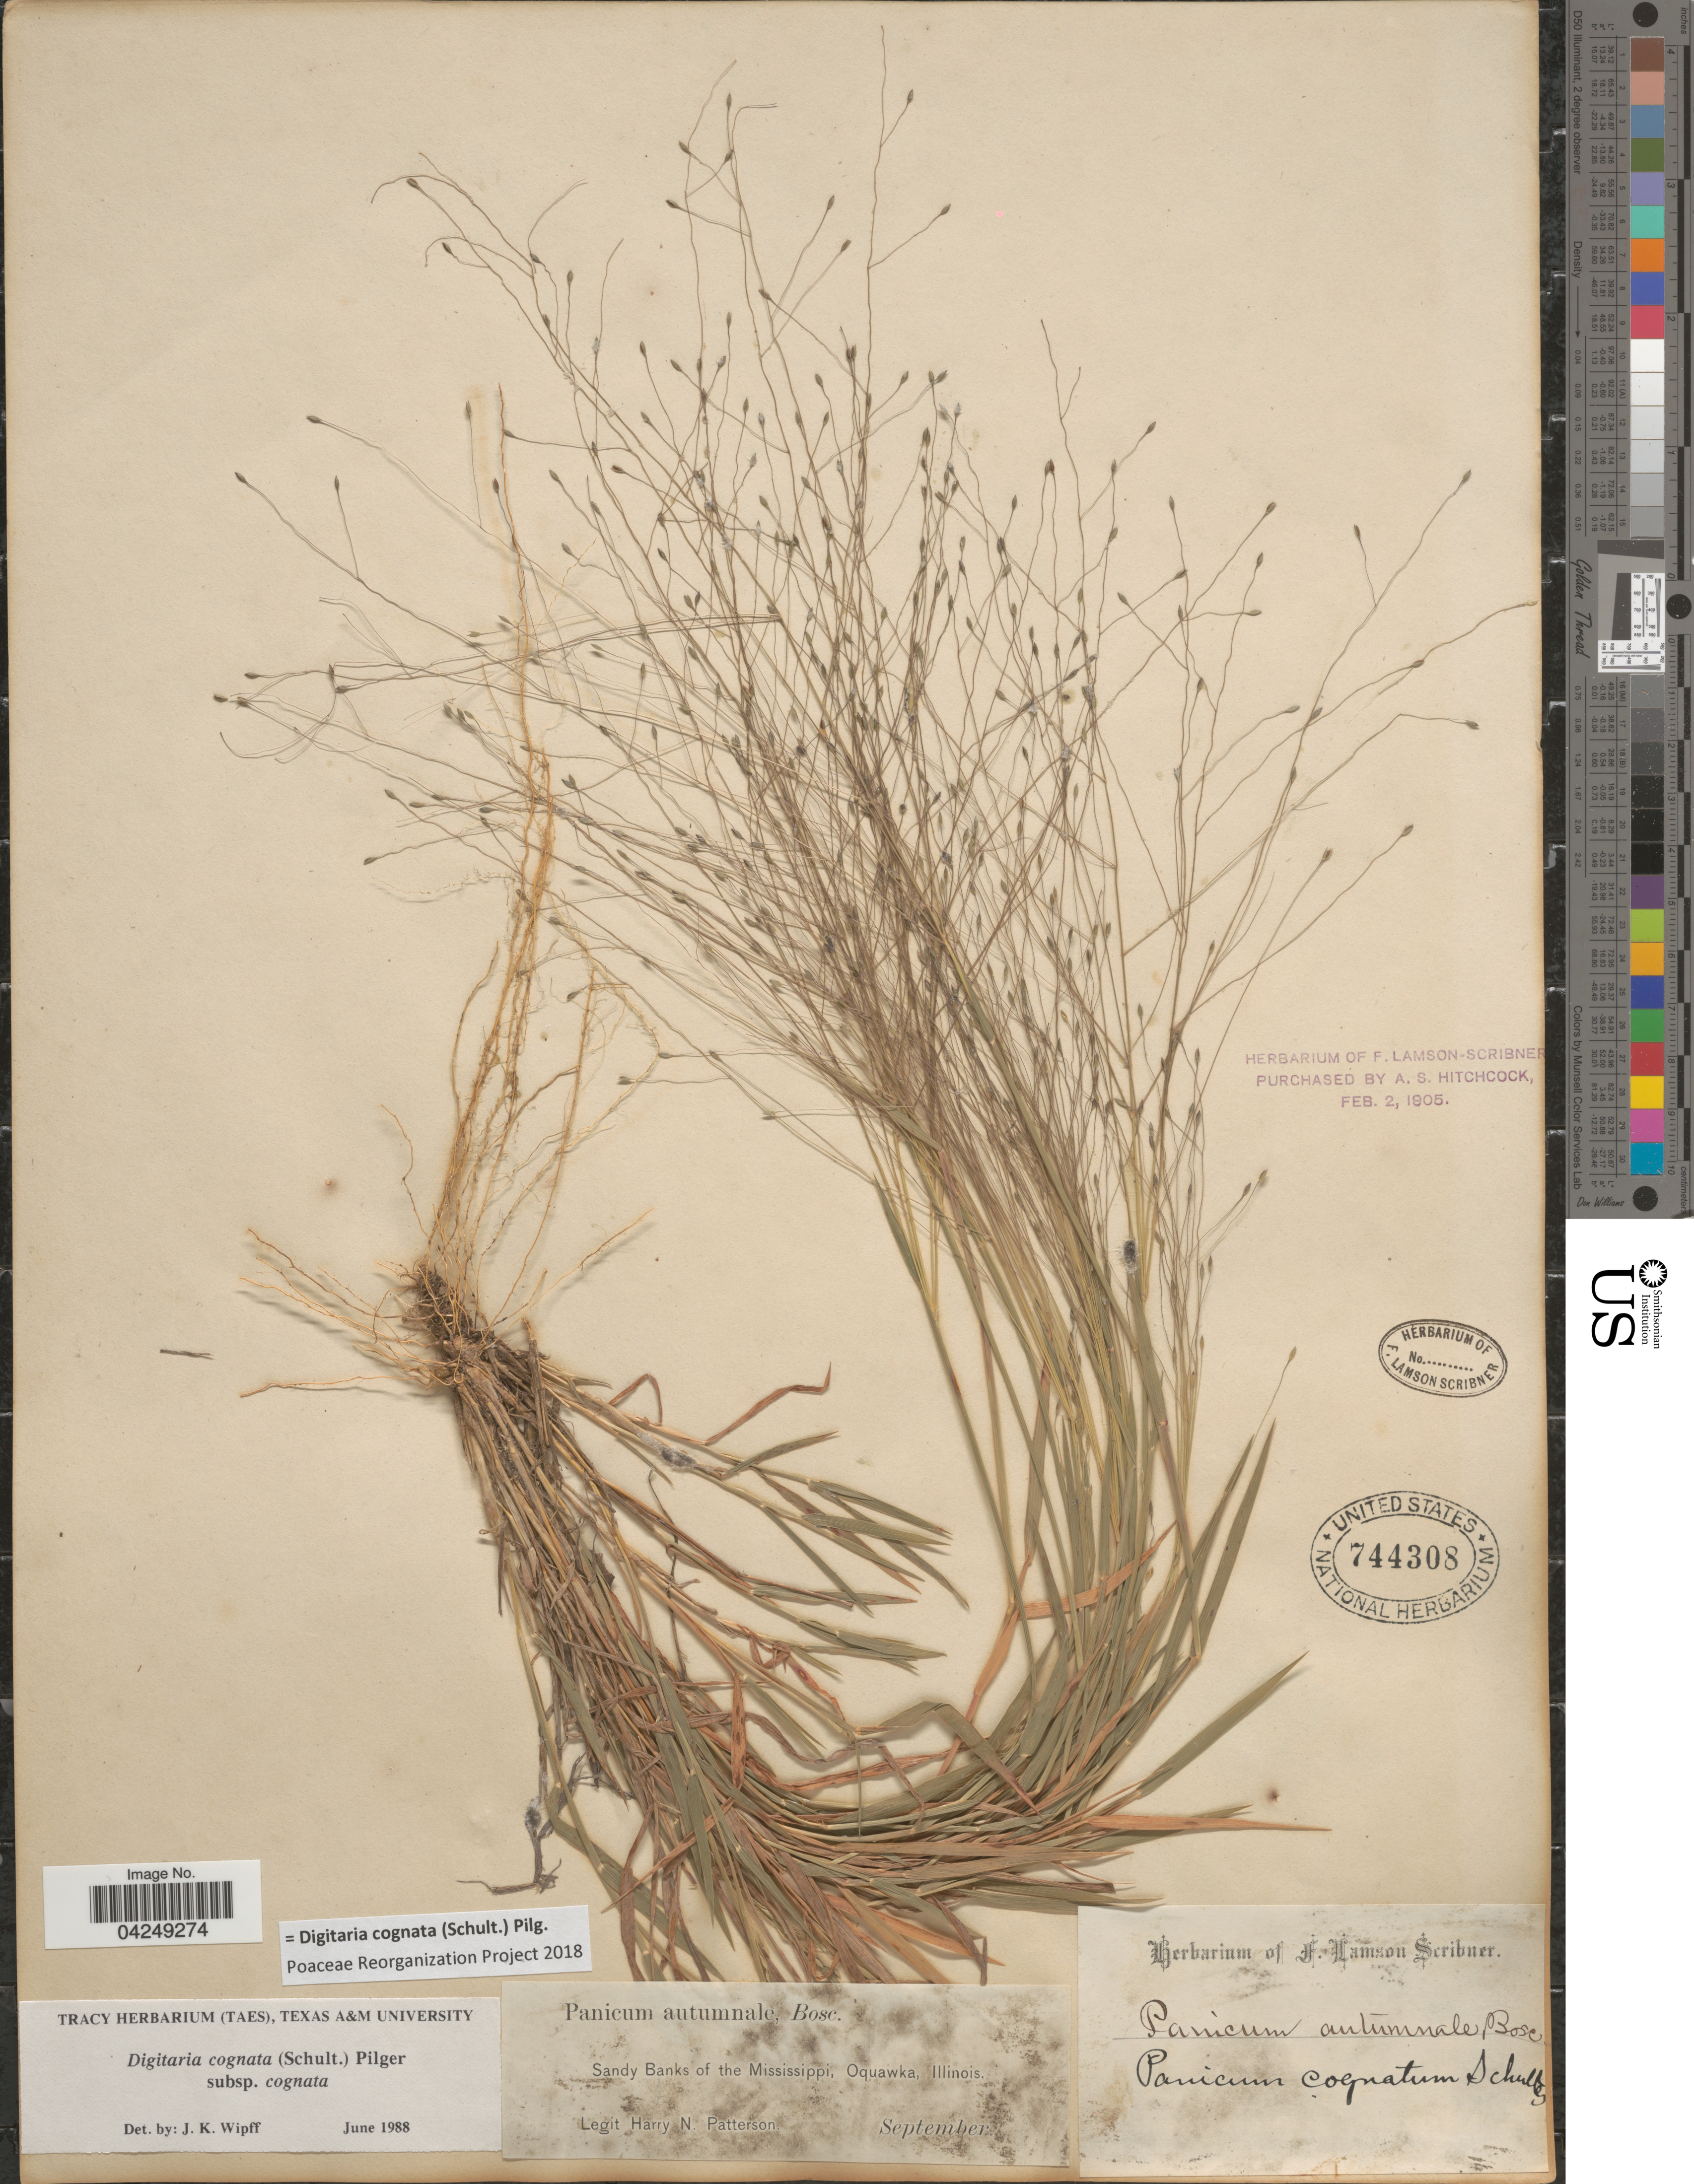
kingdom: Plantae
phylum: Tracheophyta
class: Liliopsida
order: Poales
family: Poaceae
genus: Digitaria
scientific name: Digitaria cognata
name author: (Scult.) Pilg.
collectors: H. N. Patterson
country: United States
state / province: Illinois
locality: Sandy Banks of Mississippi, Oquawka.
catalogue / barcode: US 744308